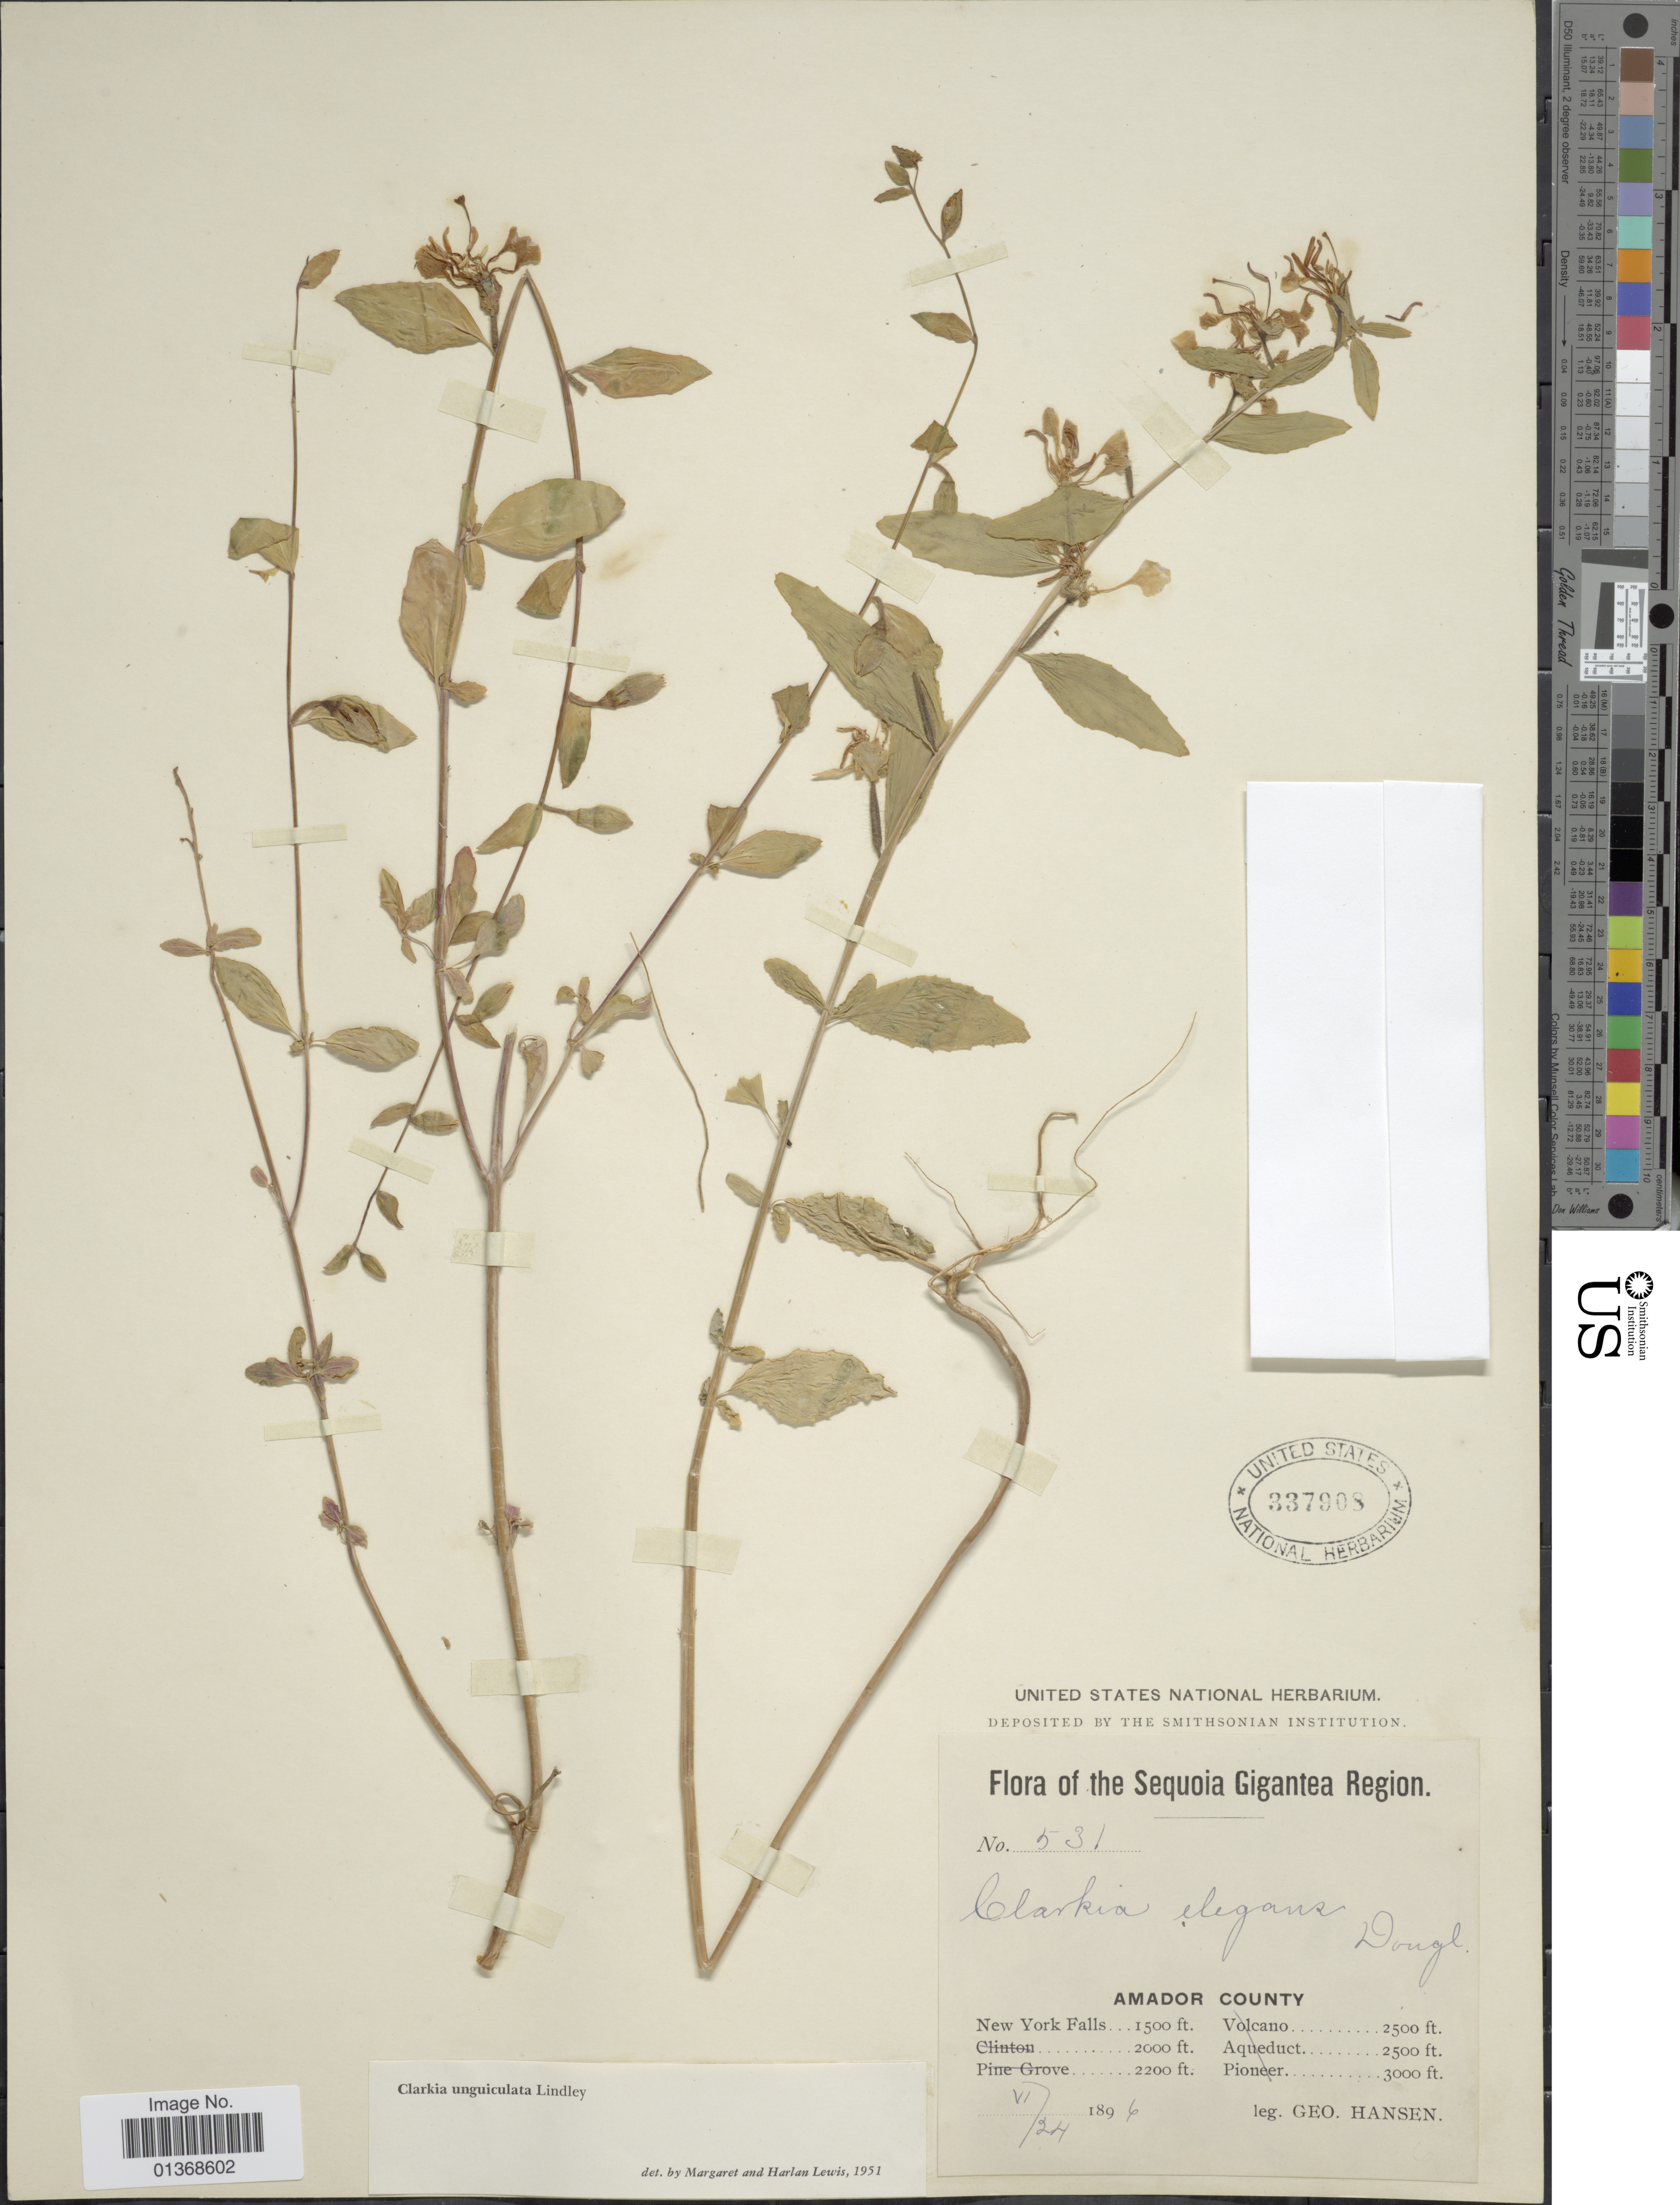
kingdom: Plantae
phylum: Tracheophyta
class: Magnoliopsida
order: Myrtales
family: Onagraceae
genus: Clarkia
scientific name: Clarkia unguiculata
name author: Lindl.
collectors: G. Hansen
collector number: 531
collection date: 1896-06-24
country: United States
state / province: California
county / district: Amador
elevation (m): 457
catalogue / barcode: US 337908